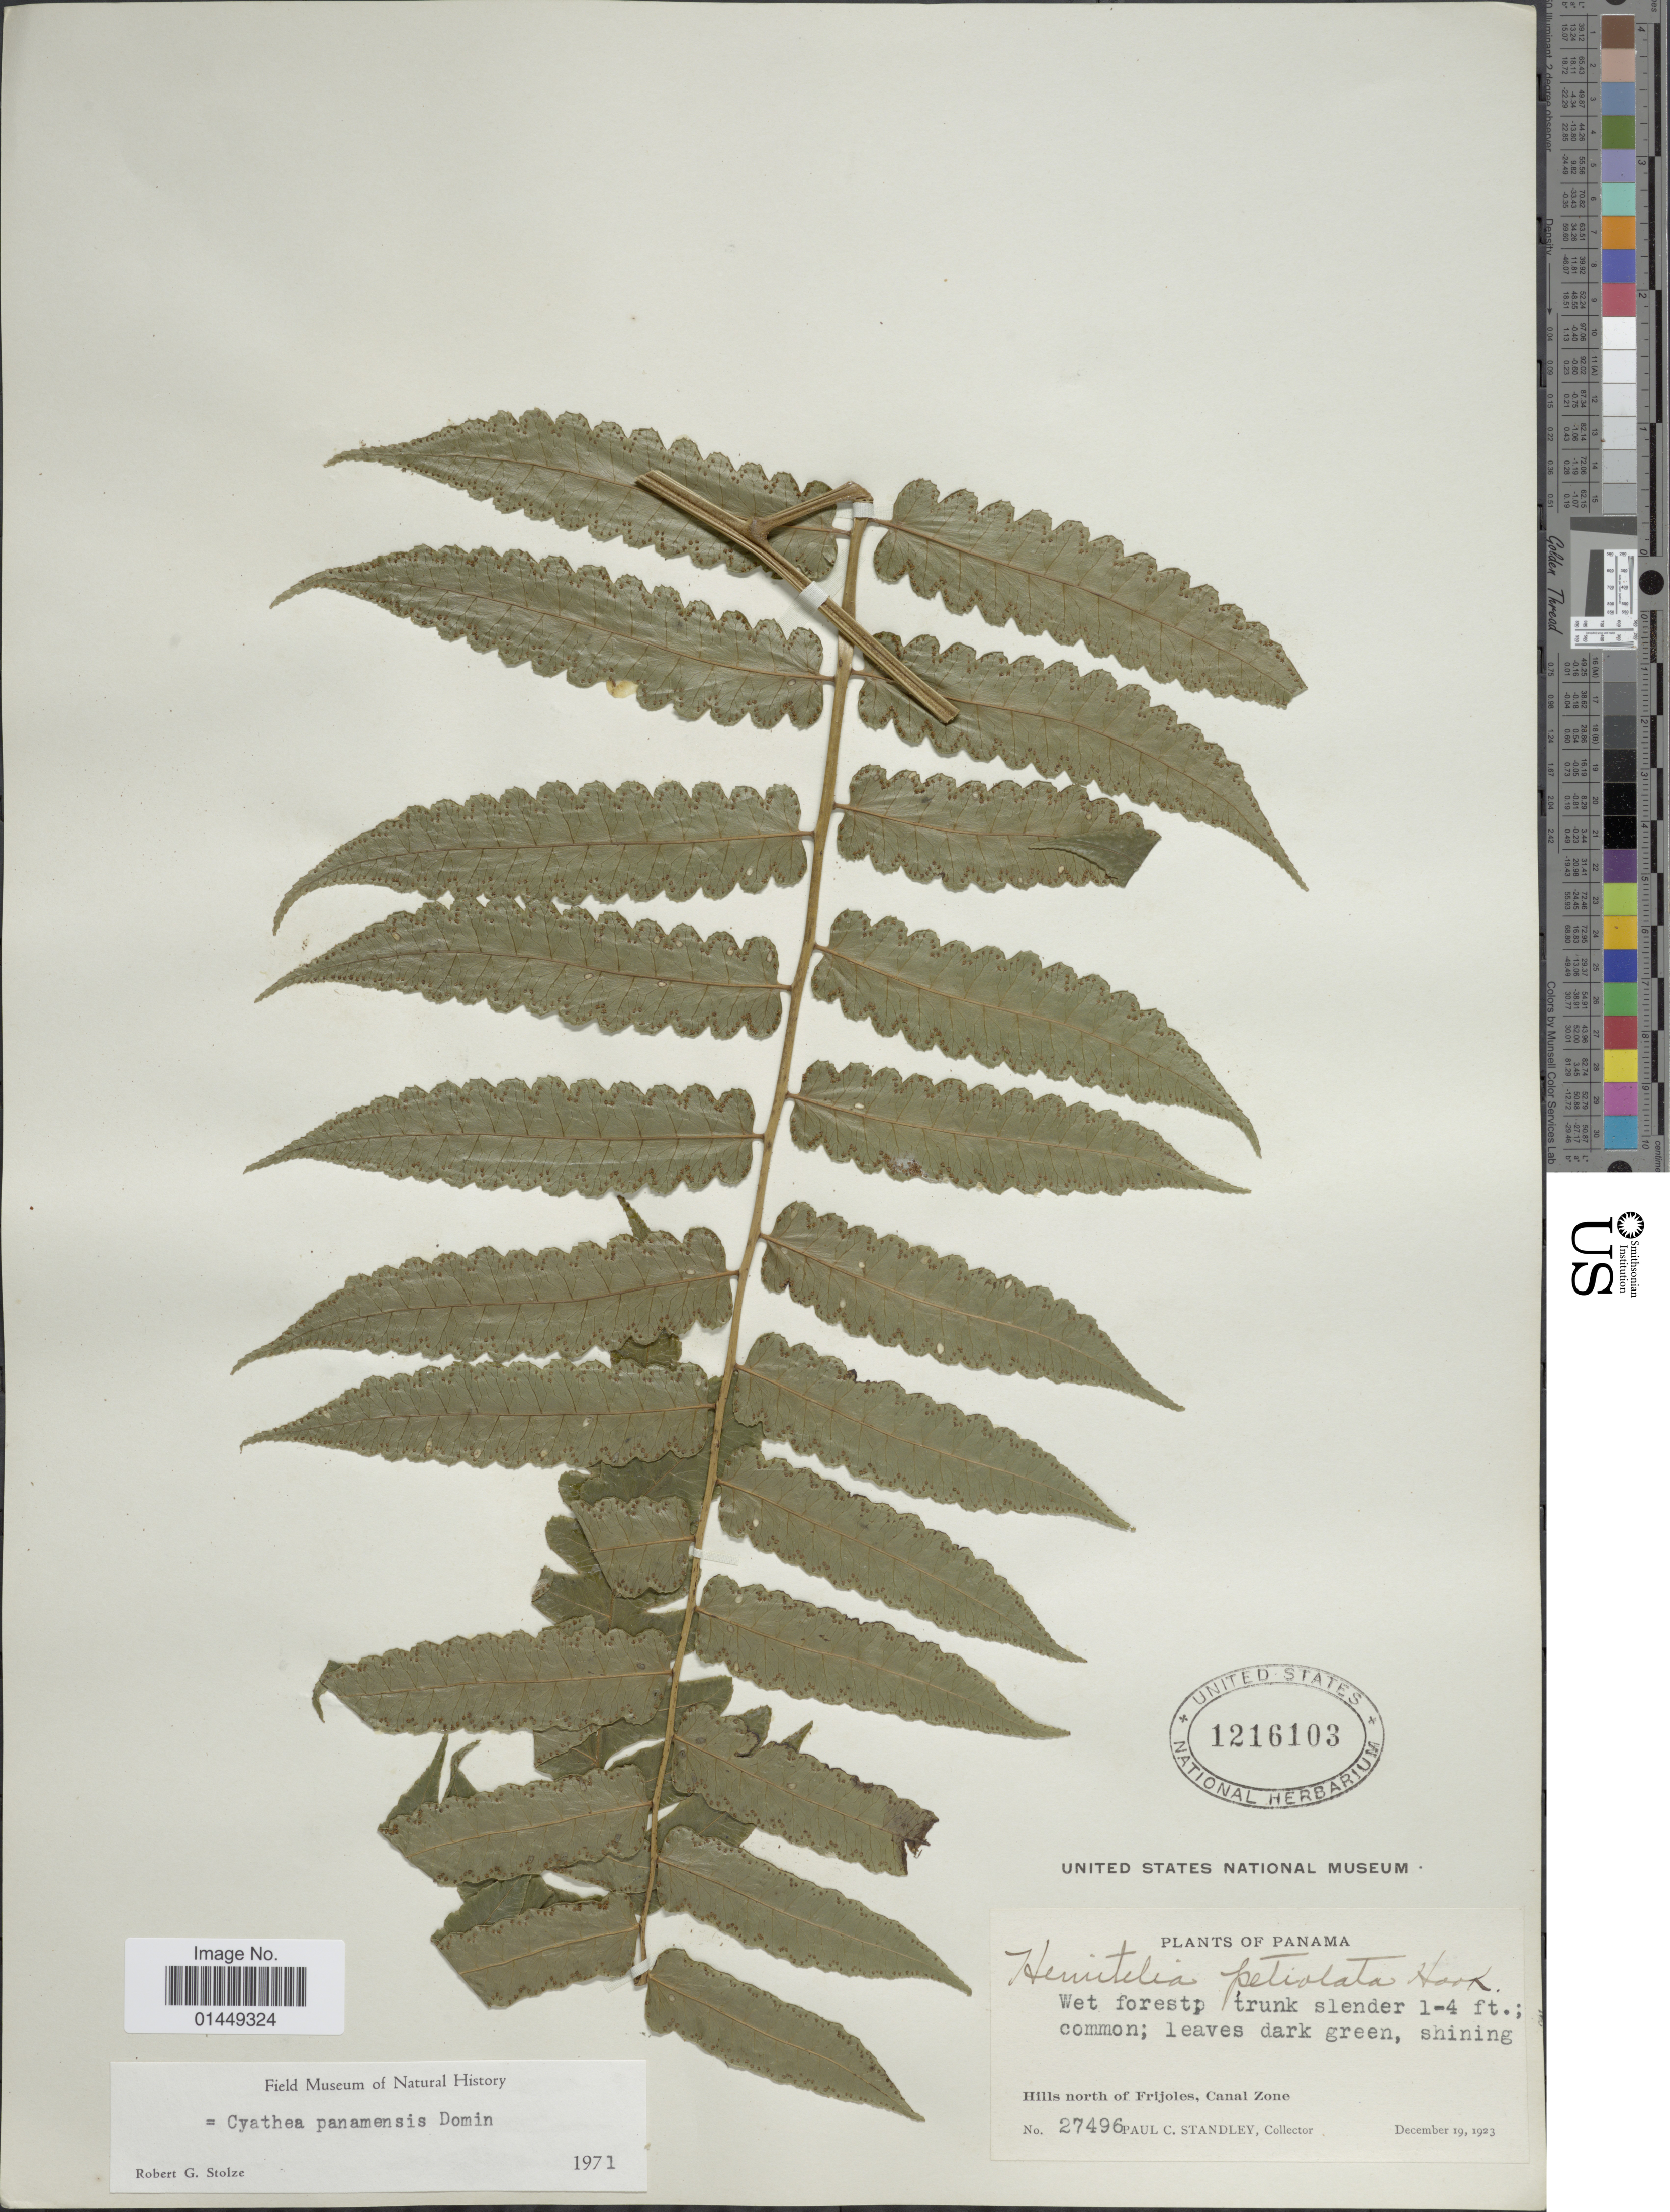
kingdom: Plantae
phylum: Tracheophyta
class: Polypodiopsida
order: Cyatheales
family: Cyatheaceae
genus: Cyathea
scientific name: Cyathea petiolata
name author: (Hook.) R.M. Tryon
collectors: P. C. Standley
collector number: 27496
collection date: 1923-12-19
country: Panama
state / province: Colón / Panamá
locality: Hills north of Frijoles, Canal Zone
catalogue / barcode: US 1216103